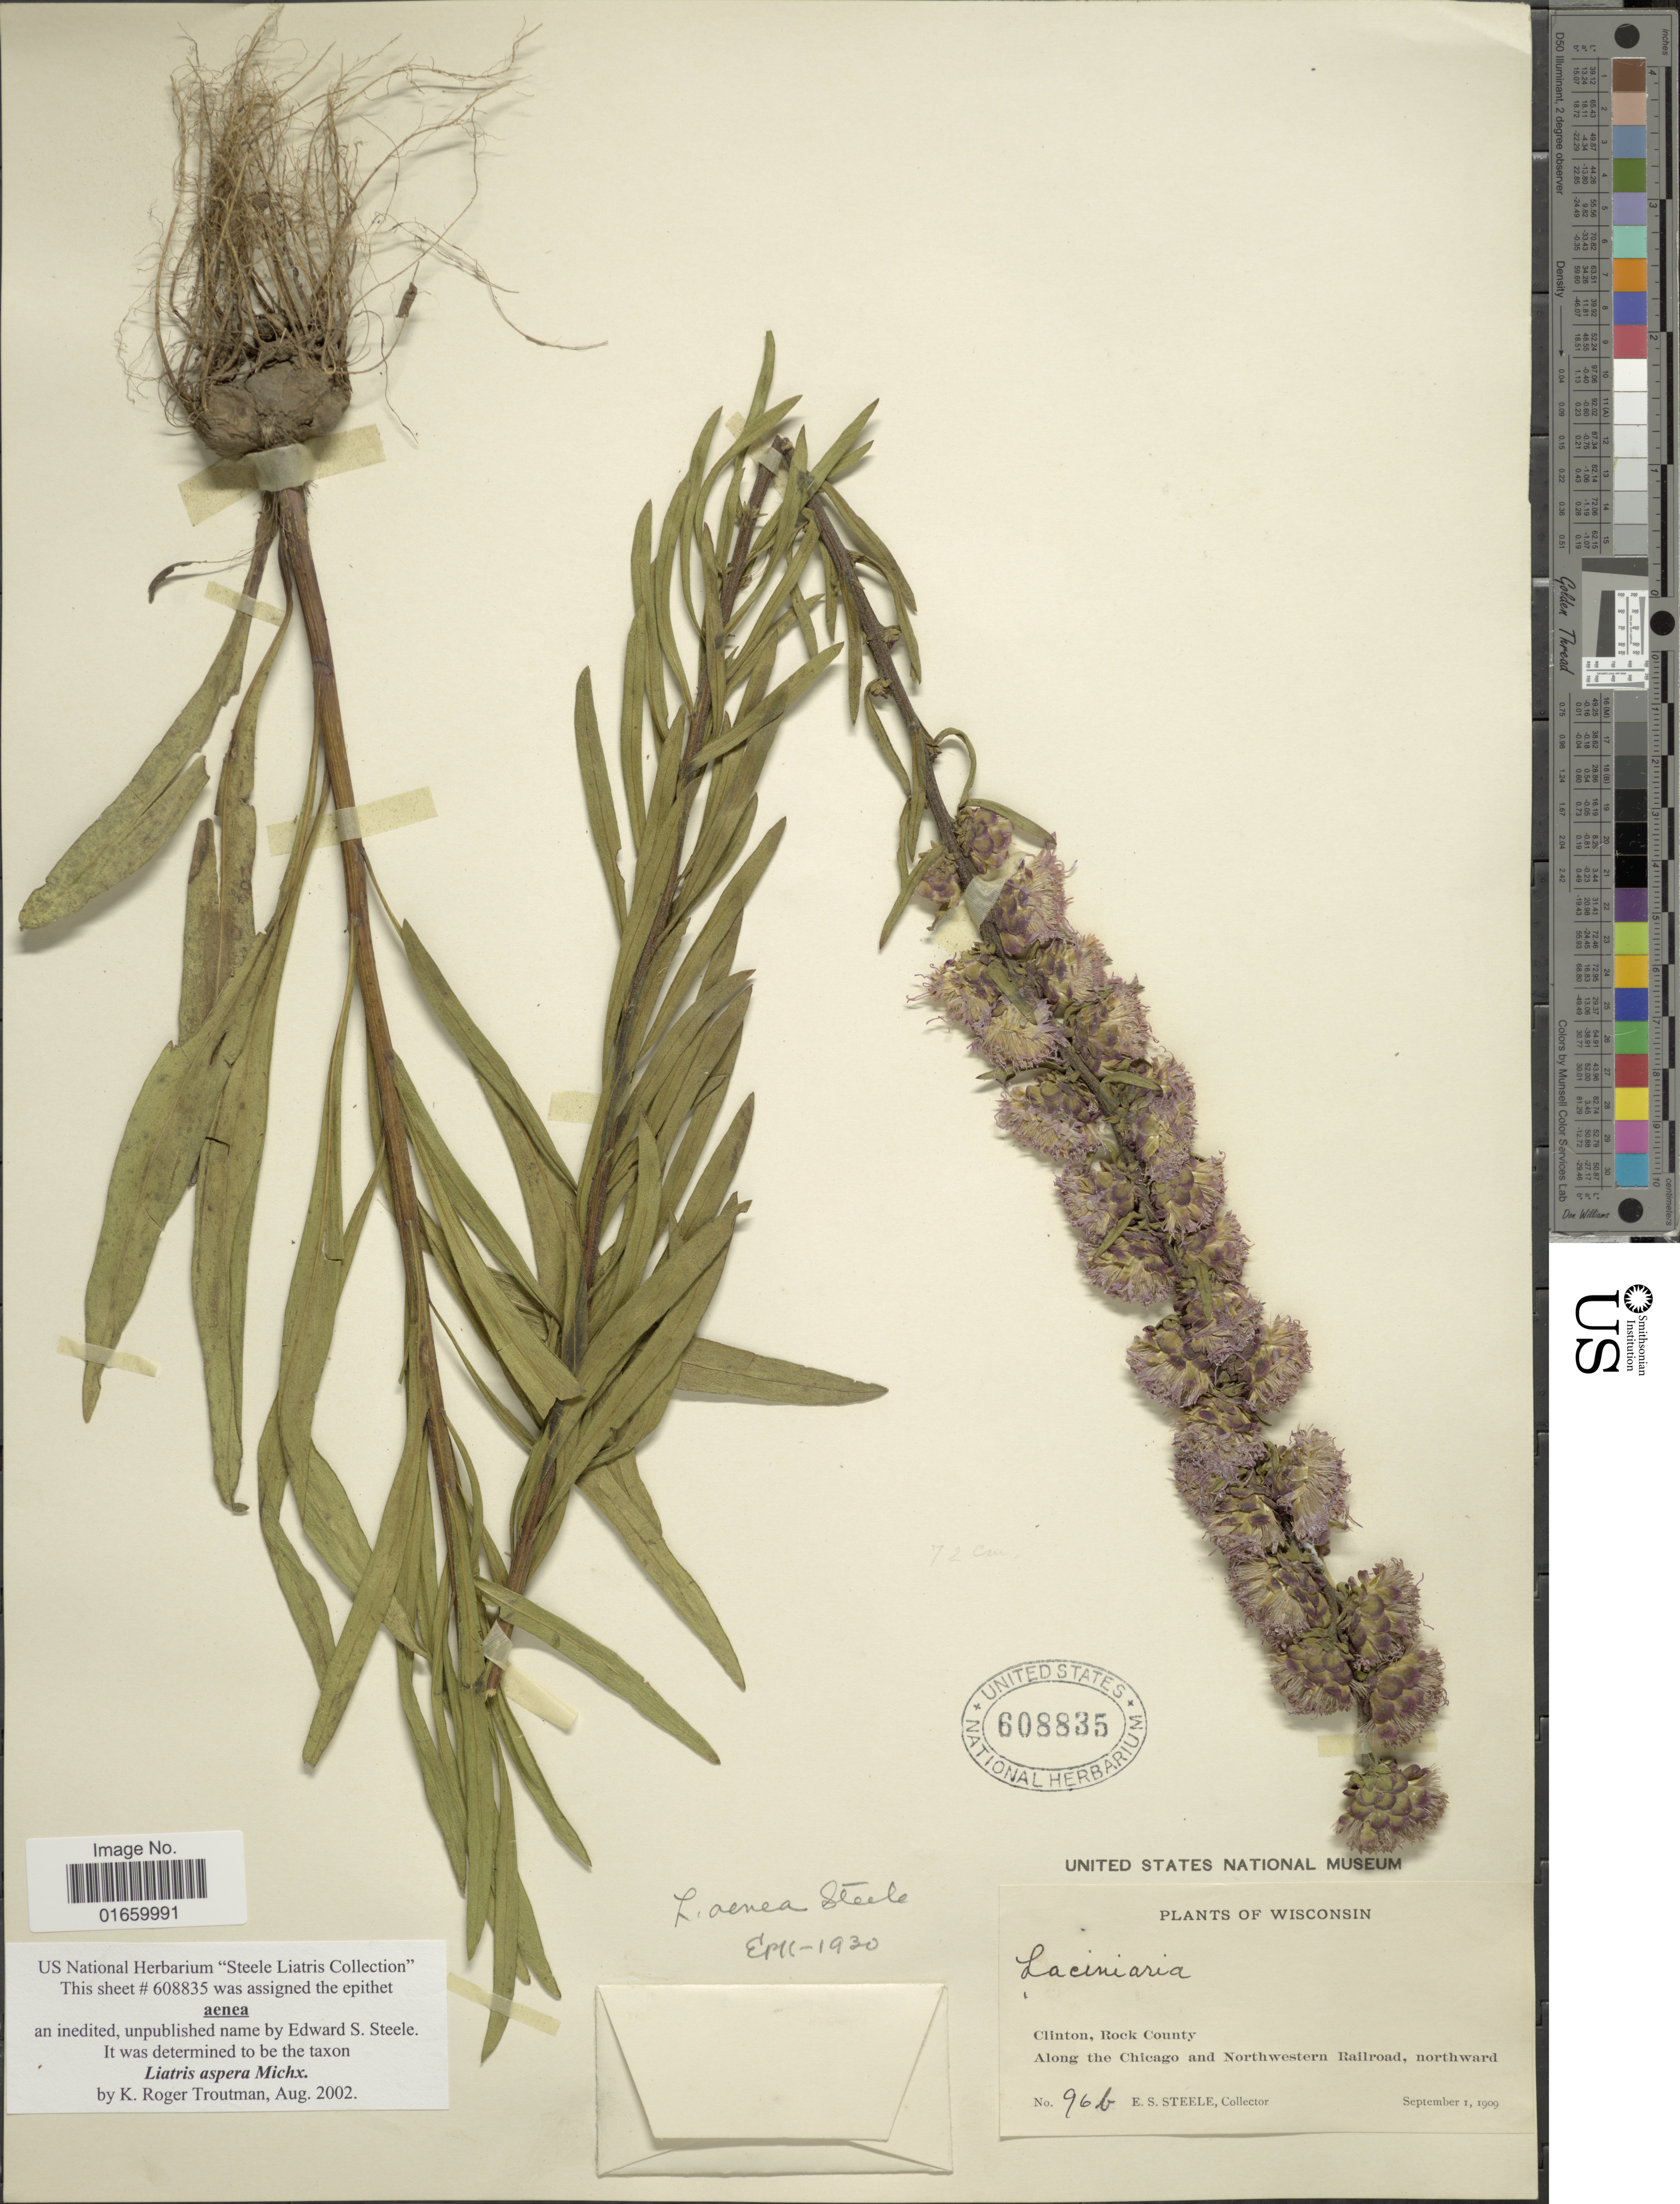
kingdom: Plantae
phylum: Tracheophyta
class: Magnoliopsida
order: Asterales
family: Asteraceae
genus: Liatris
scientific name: Liatris aspera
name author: Michx.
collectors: E. Steele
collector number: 96b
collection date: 1909-09-01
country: United States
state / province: Wisconsin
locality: Clinton, Rock County, along the Chiago and Northwestern Railroad, northward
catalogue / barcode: US 608835